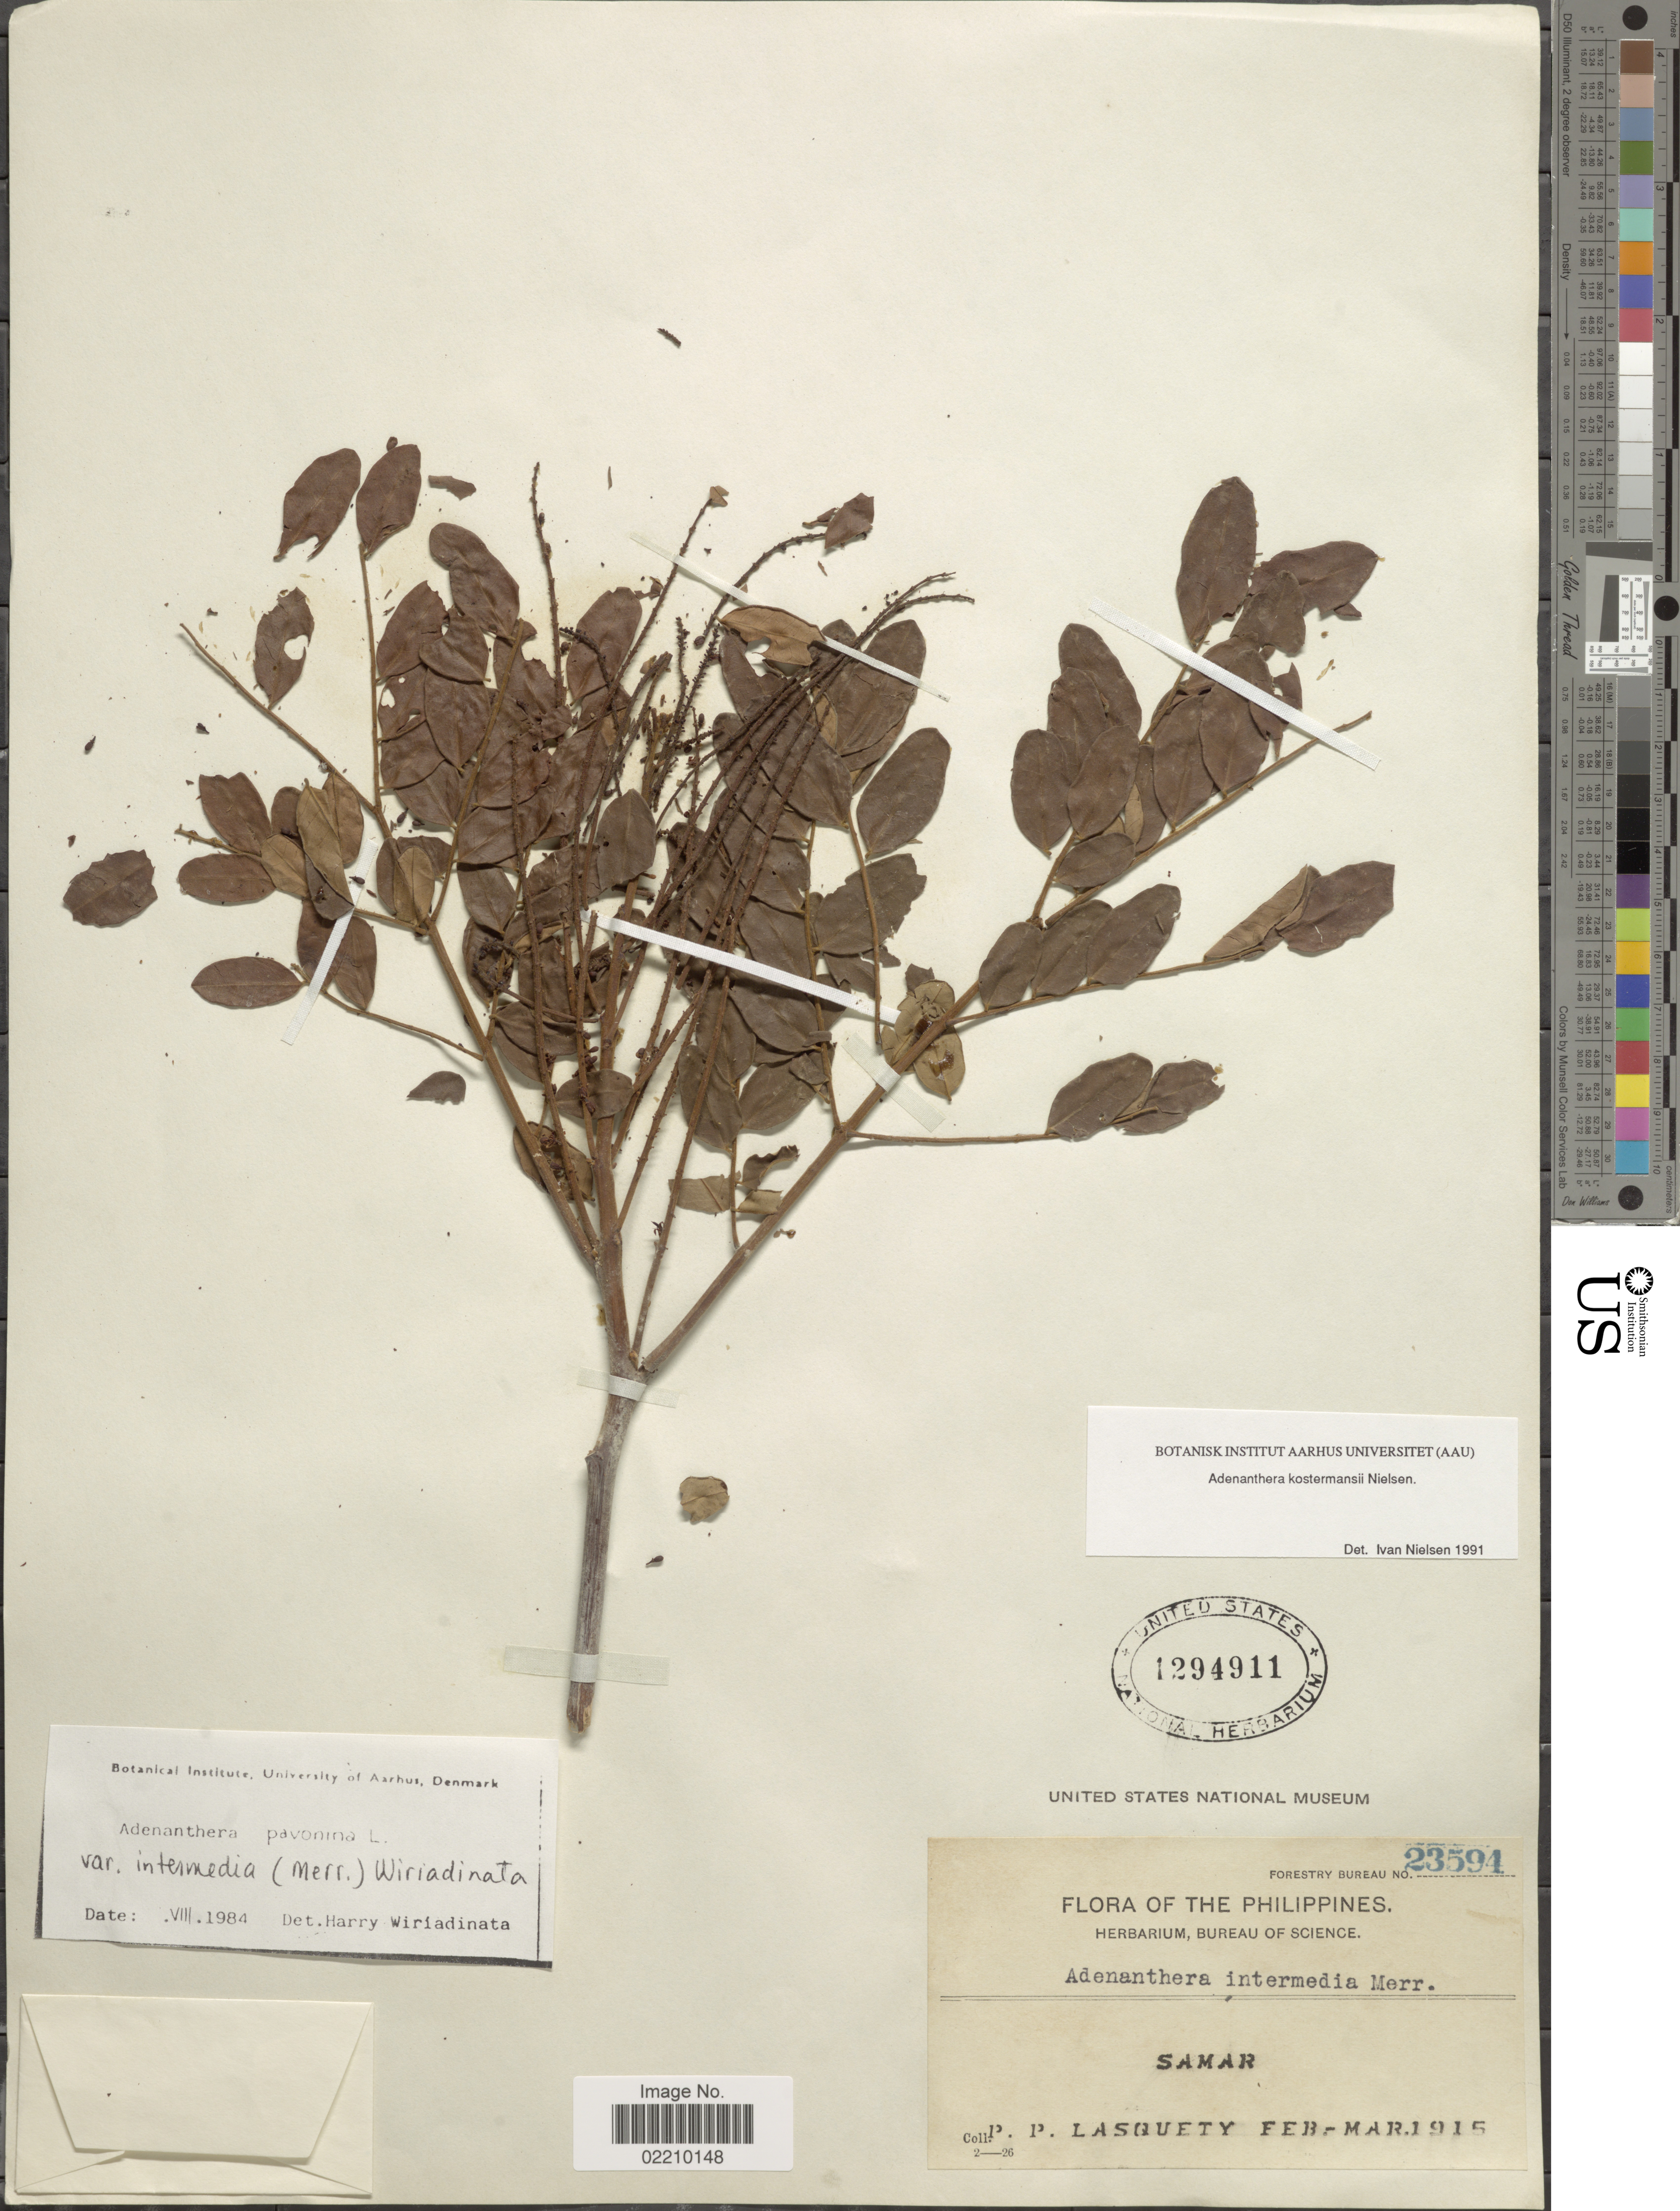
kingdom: Plantae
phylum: Tracheophyta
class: Magnoliopsida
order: Fabales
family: Fabaceae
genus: Adenanthera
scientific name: Adenanthera kostermansii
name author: I.C. Nielsen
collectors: P. Lasquety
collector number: Forestry Bureau 23594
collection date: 1915-02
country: Philippines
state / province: Eastern Visayas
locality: Samar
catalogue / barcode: US 1294911